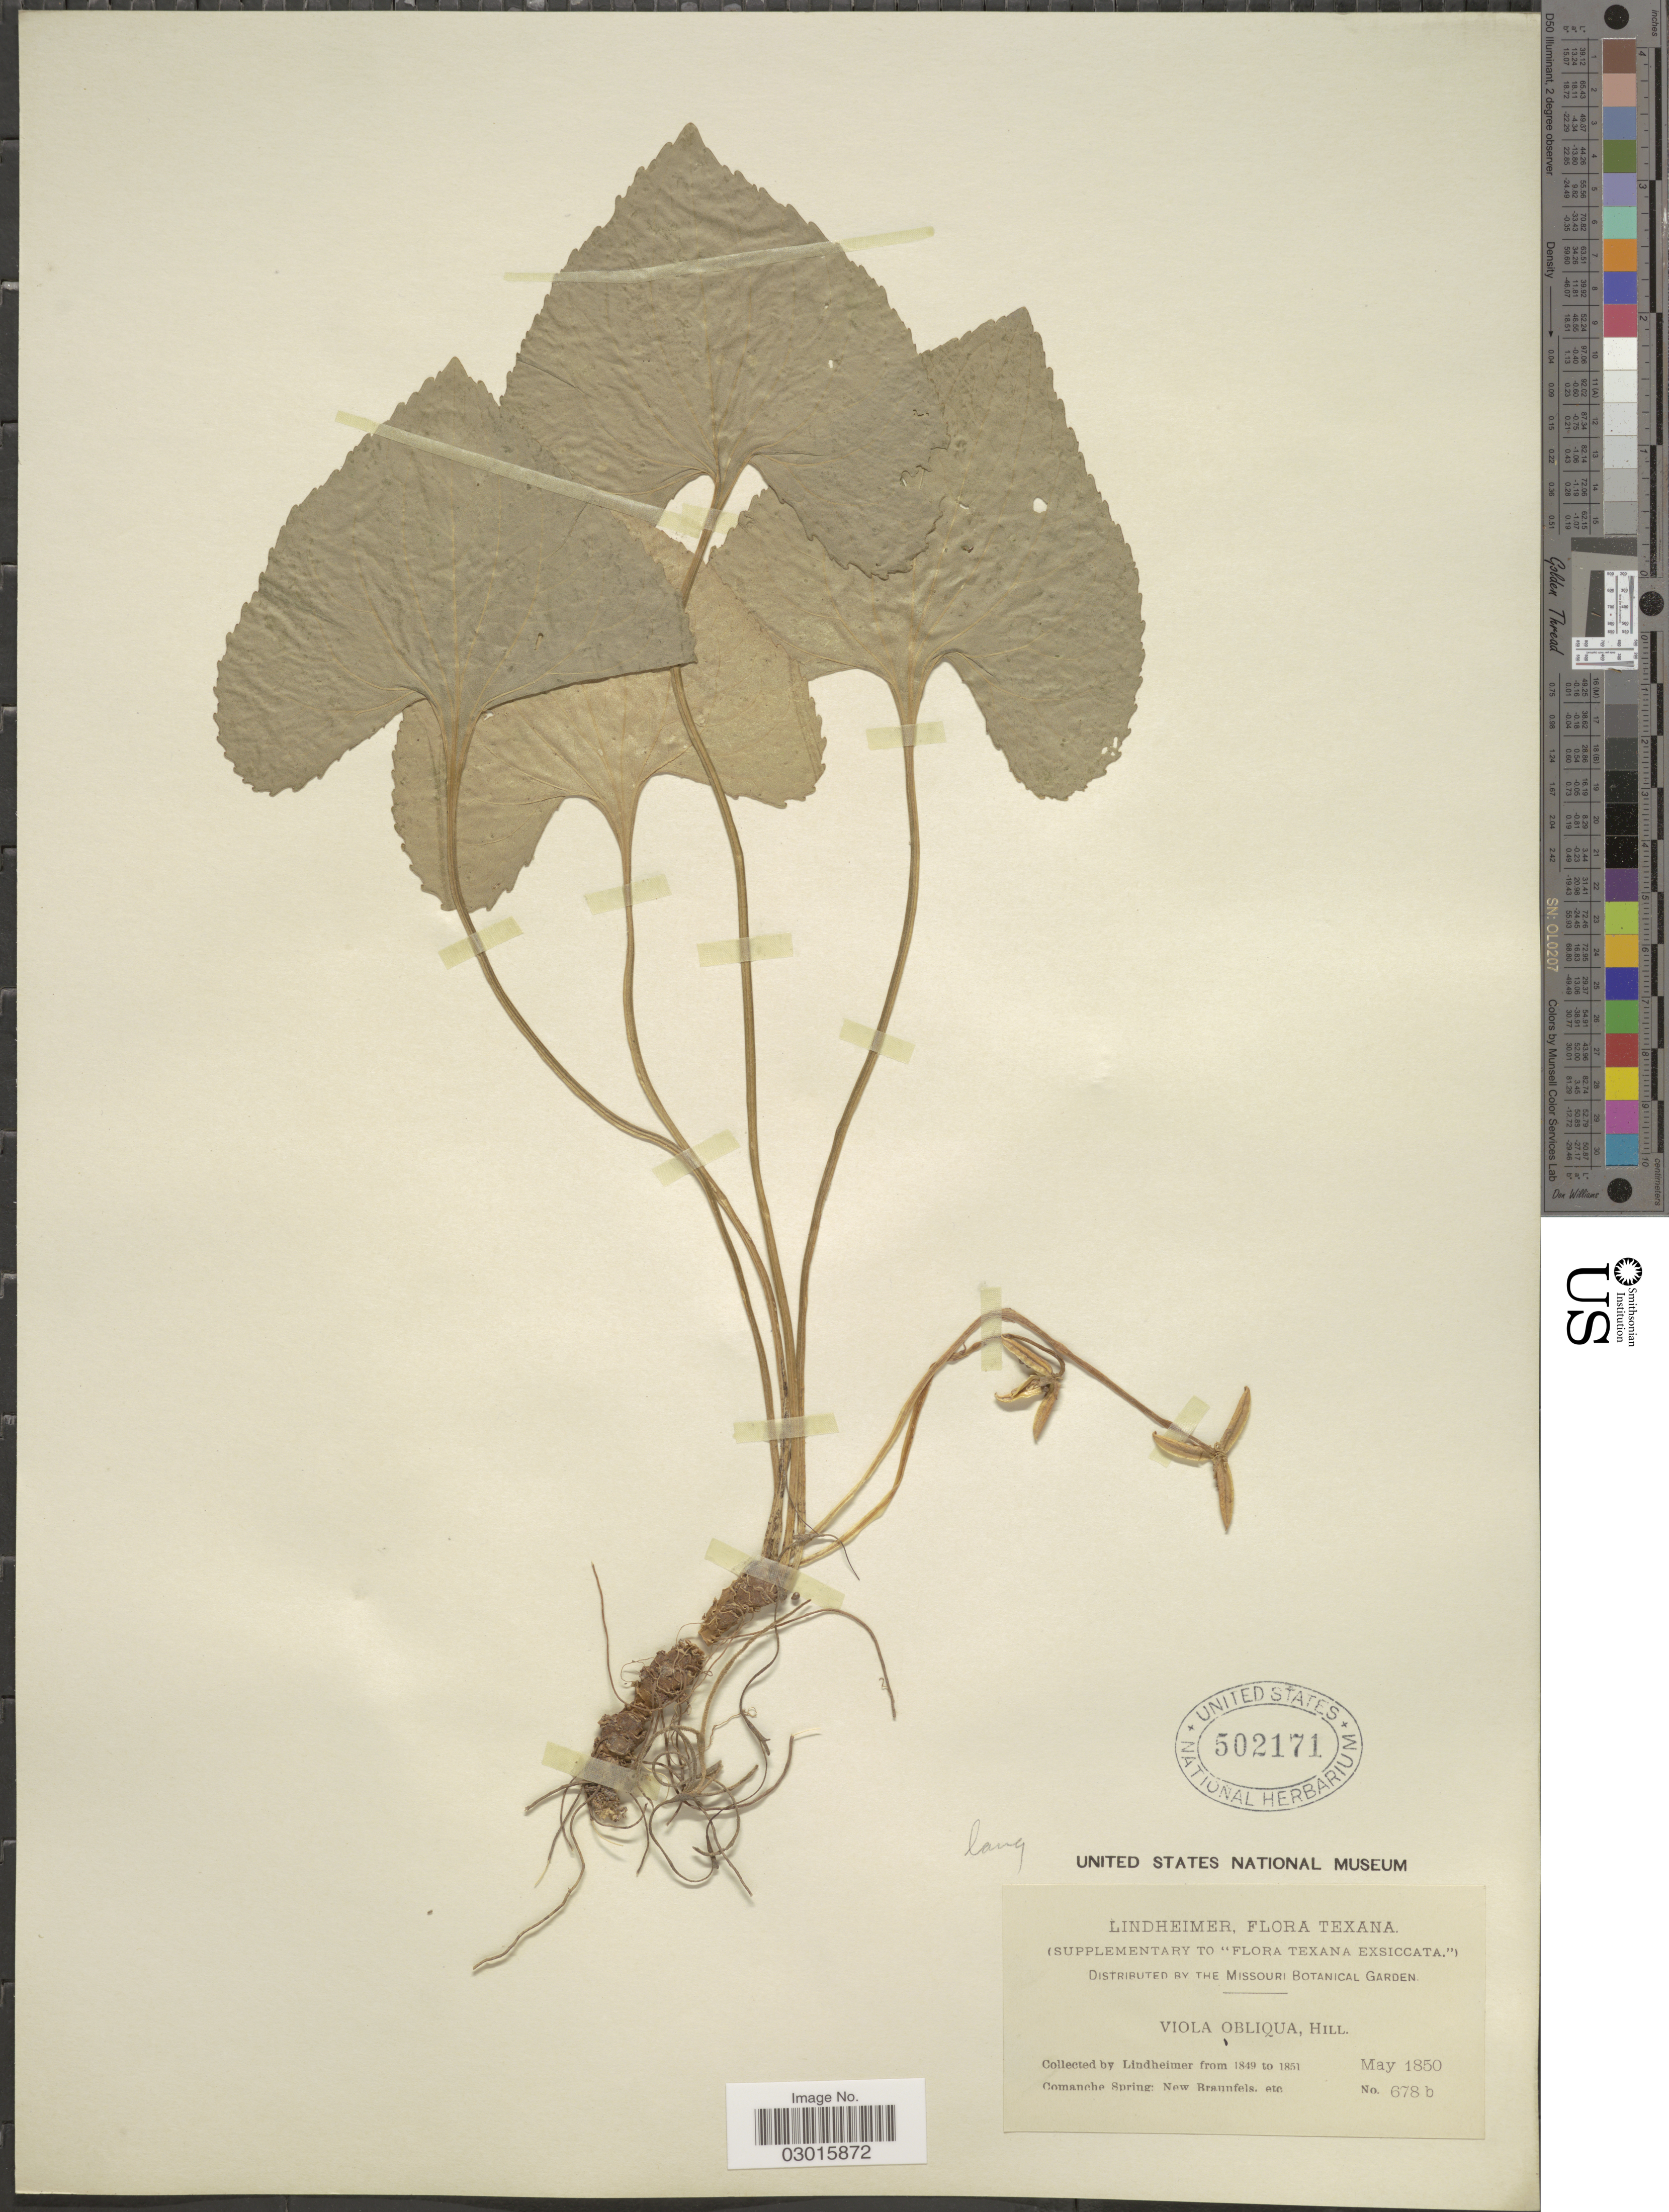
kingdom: Plantae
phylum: Tracheophyta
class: Magnoliopsida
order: Malpighiales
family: Violaceae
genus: Viola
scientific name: Viola langloisii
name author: Greene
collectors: -. Lindheimer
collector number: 678b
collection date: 1850-05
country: United States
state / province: Texas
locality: Comanche Spring: New Braunfels.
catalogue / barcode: US 502171